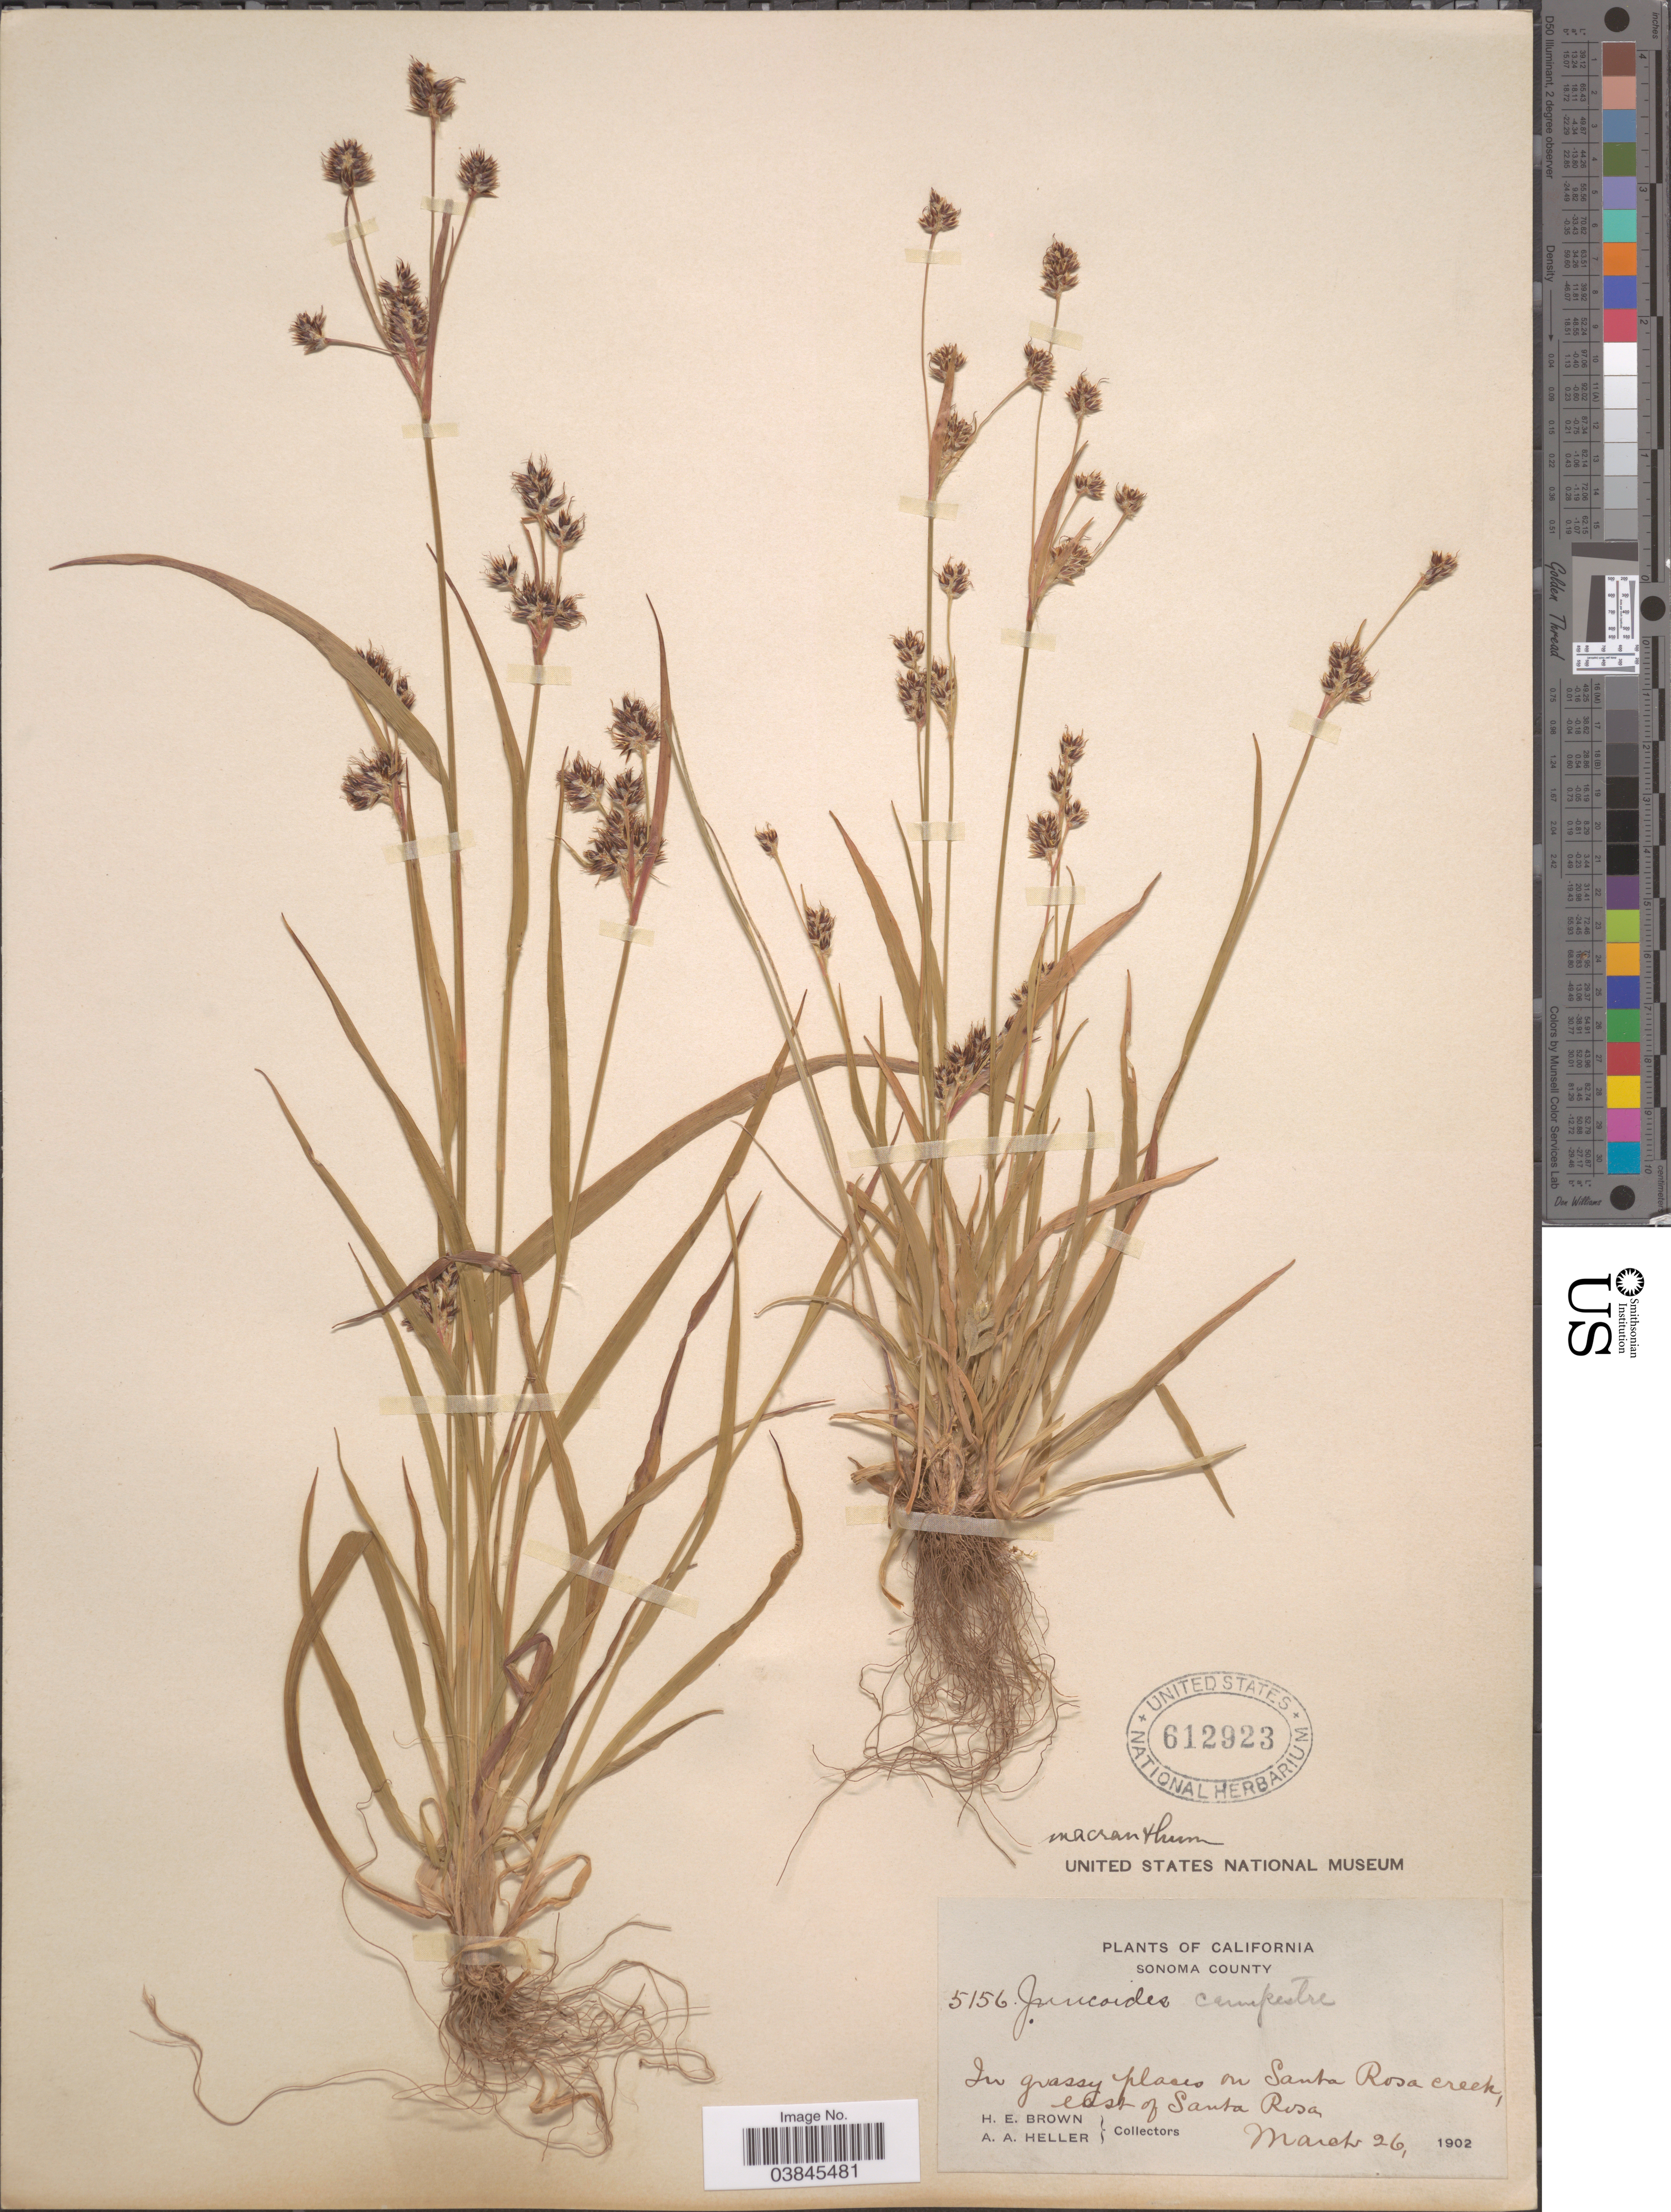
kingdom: Plantae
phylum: Tracheophyta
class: Liliopsida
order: Poales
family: Juncaceae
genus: Luzula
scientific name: Luzula campestris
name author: (L.) DC.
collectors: H. E. Brown & A. A. Heller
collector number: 5156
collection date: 1902-03-26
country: United States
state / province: California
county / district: Sonoma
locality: Sonoma County. In grassy places on Santa Rosa creek, east of Santa Rosa.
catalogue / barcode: US 612923